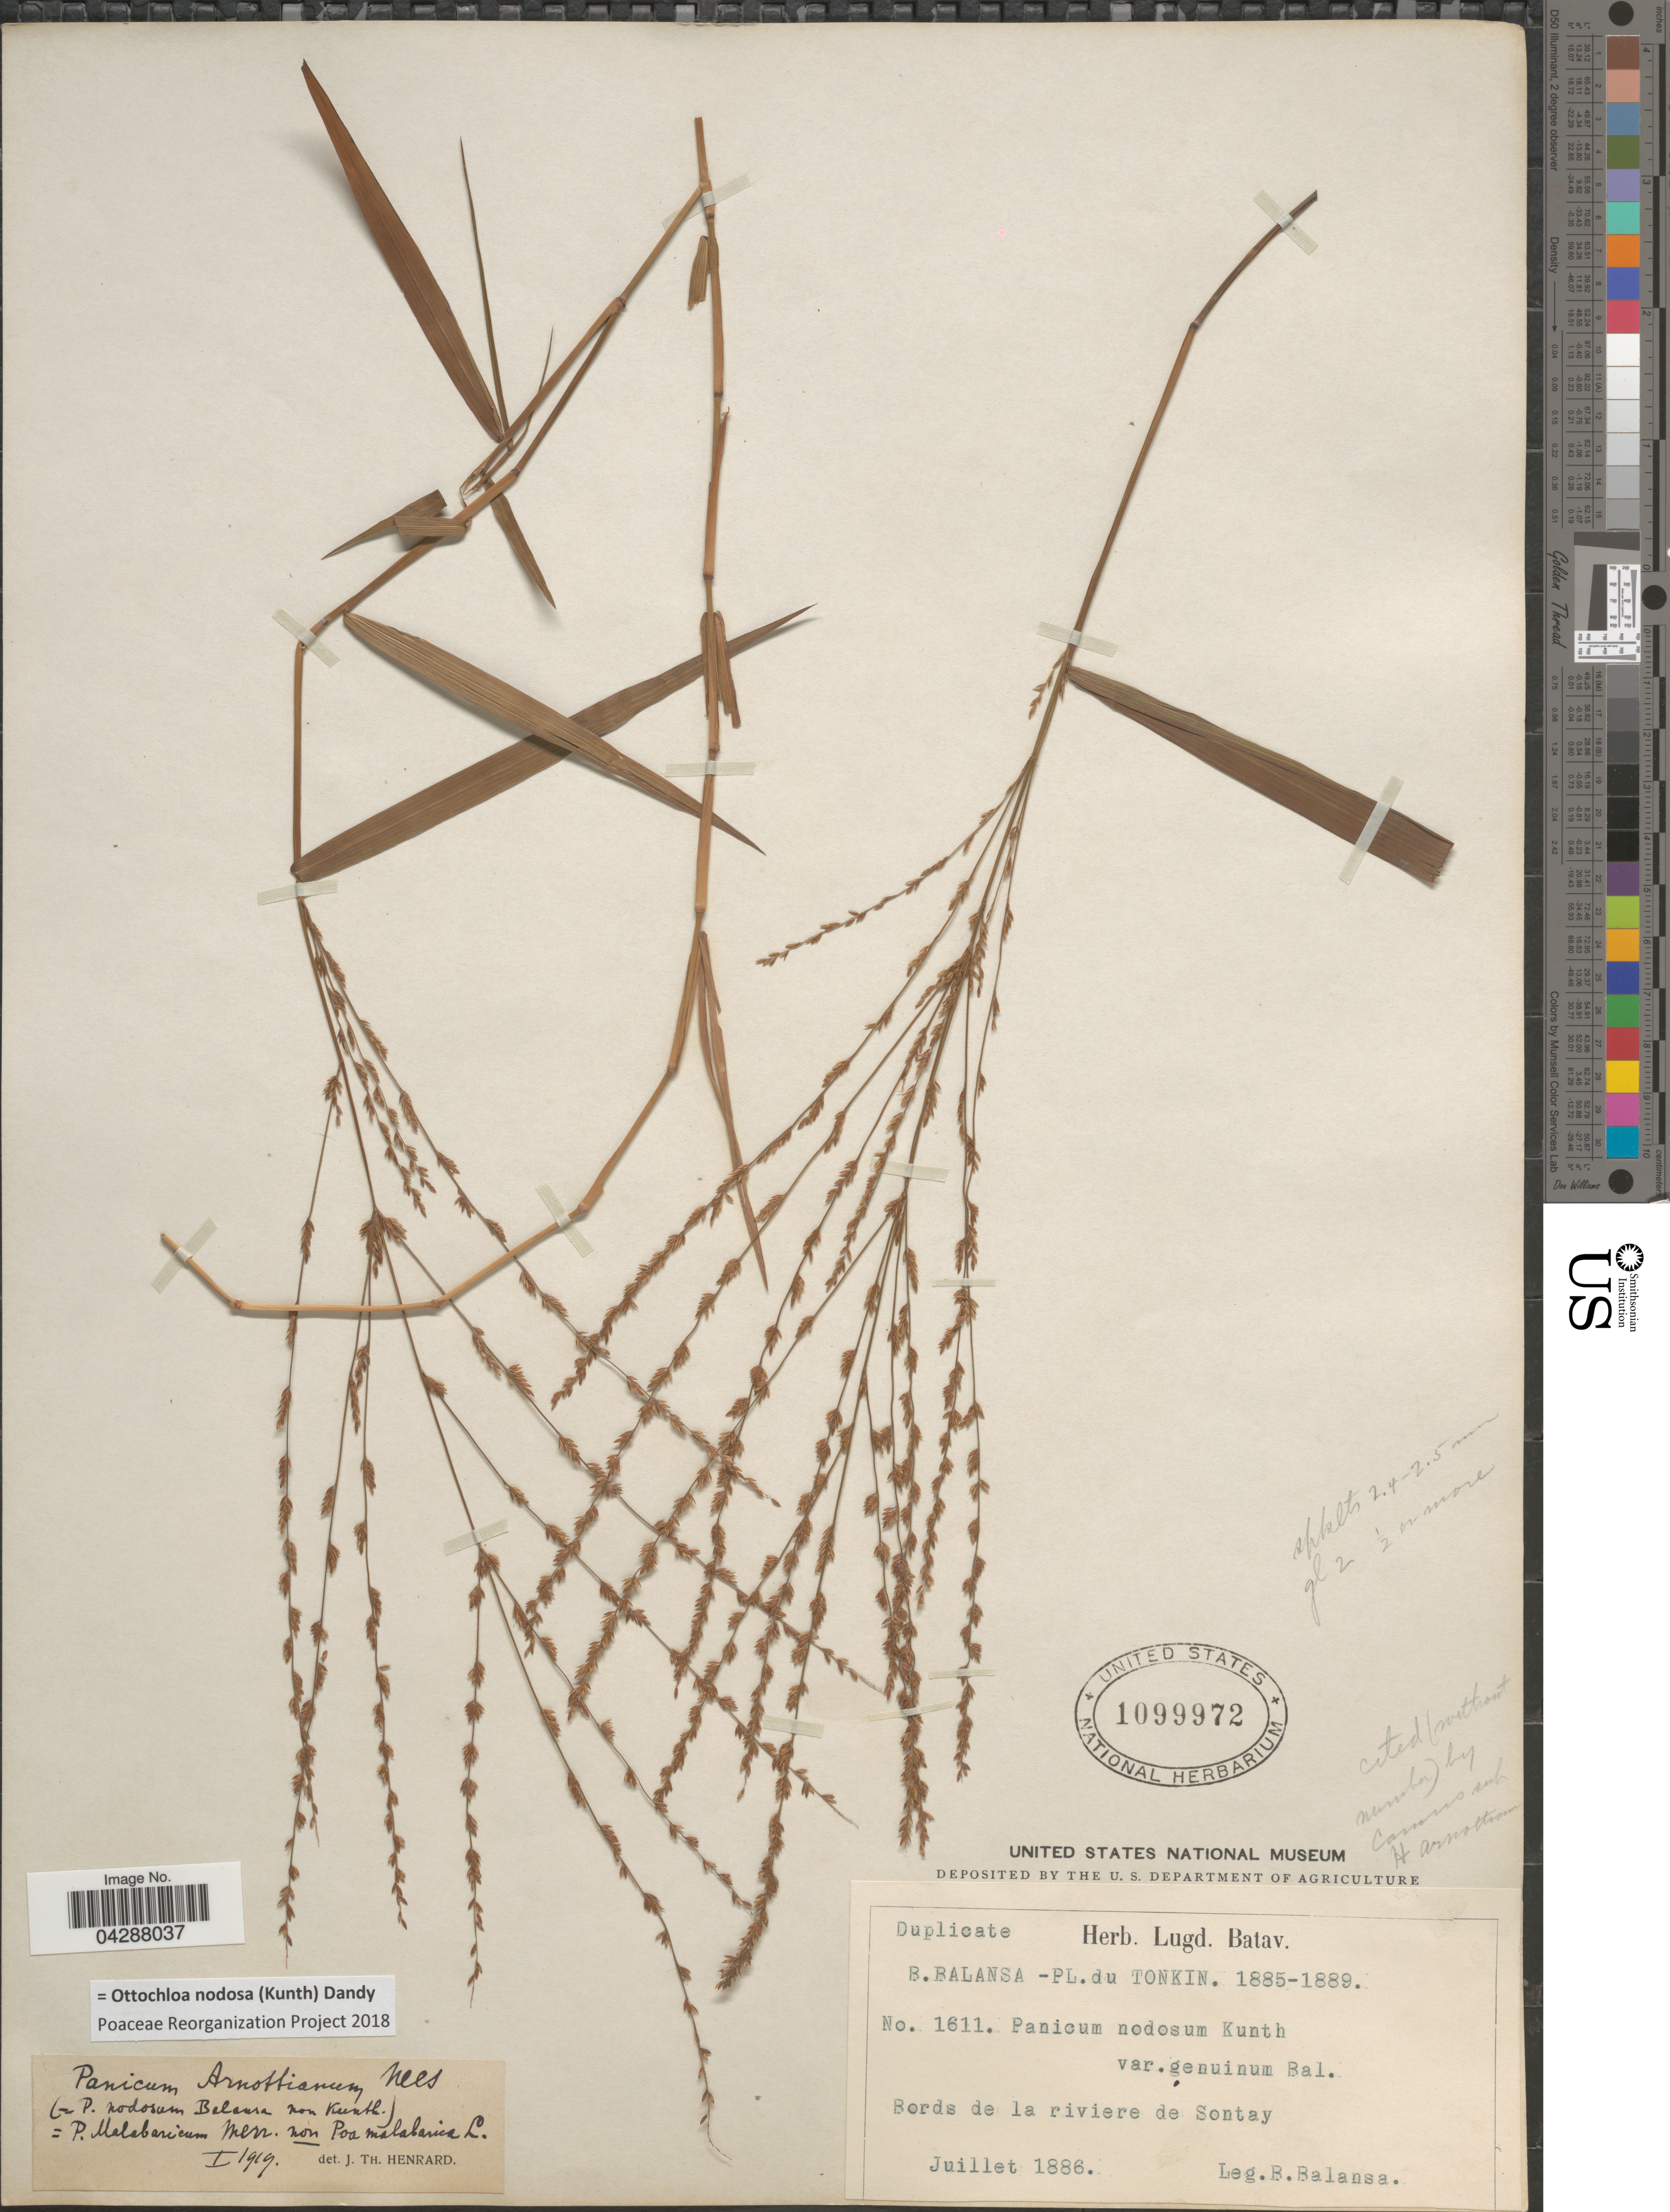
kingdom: Plantae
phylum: Tracheophyta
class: Liliopsida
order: Poales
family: Poaceae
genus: Ottochloa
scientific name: Ottochloa nodosa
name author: (Kunth) Dandy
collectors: B. Balansa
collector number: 1611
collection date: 1886-07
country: Vietnam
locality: Tonkin. Bords de la riviere de Sontay.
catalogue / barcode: US 1099972